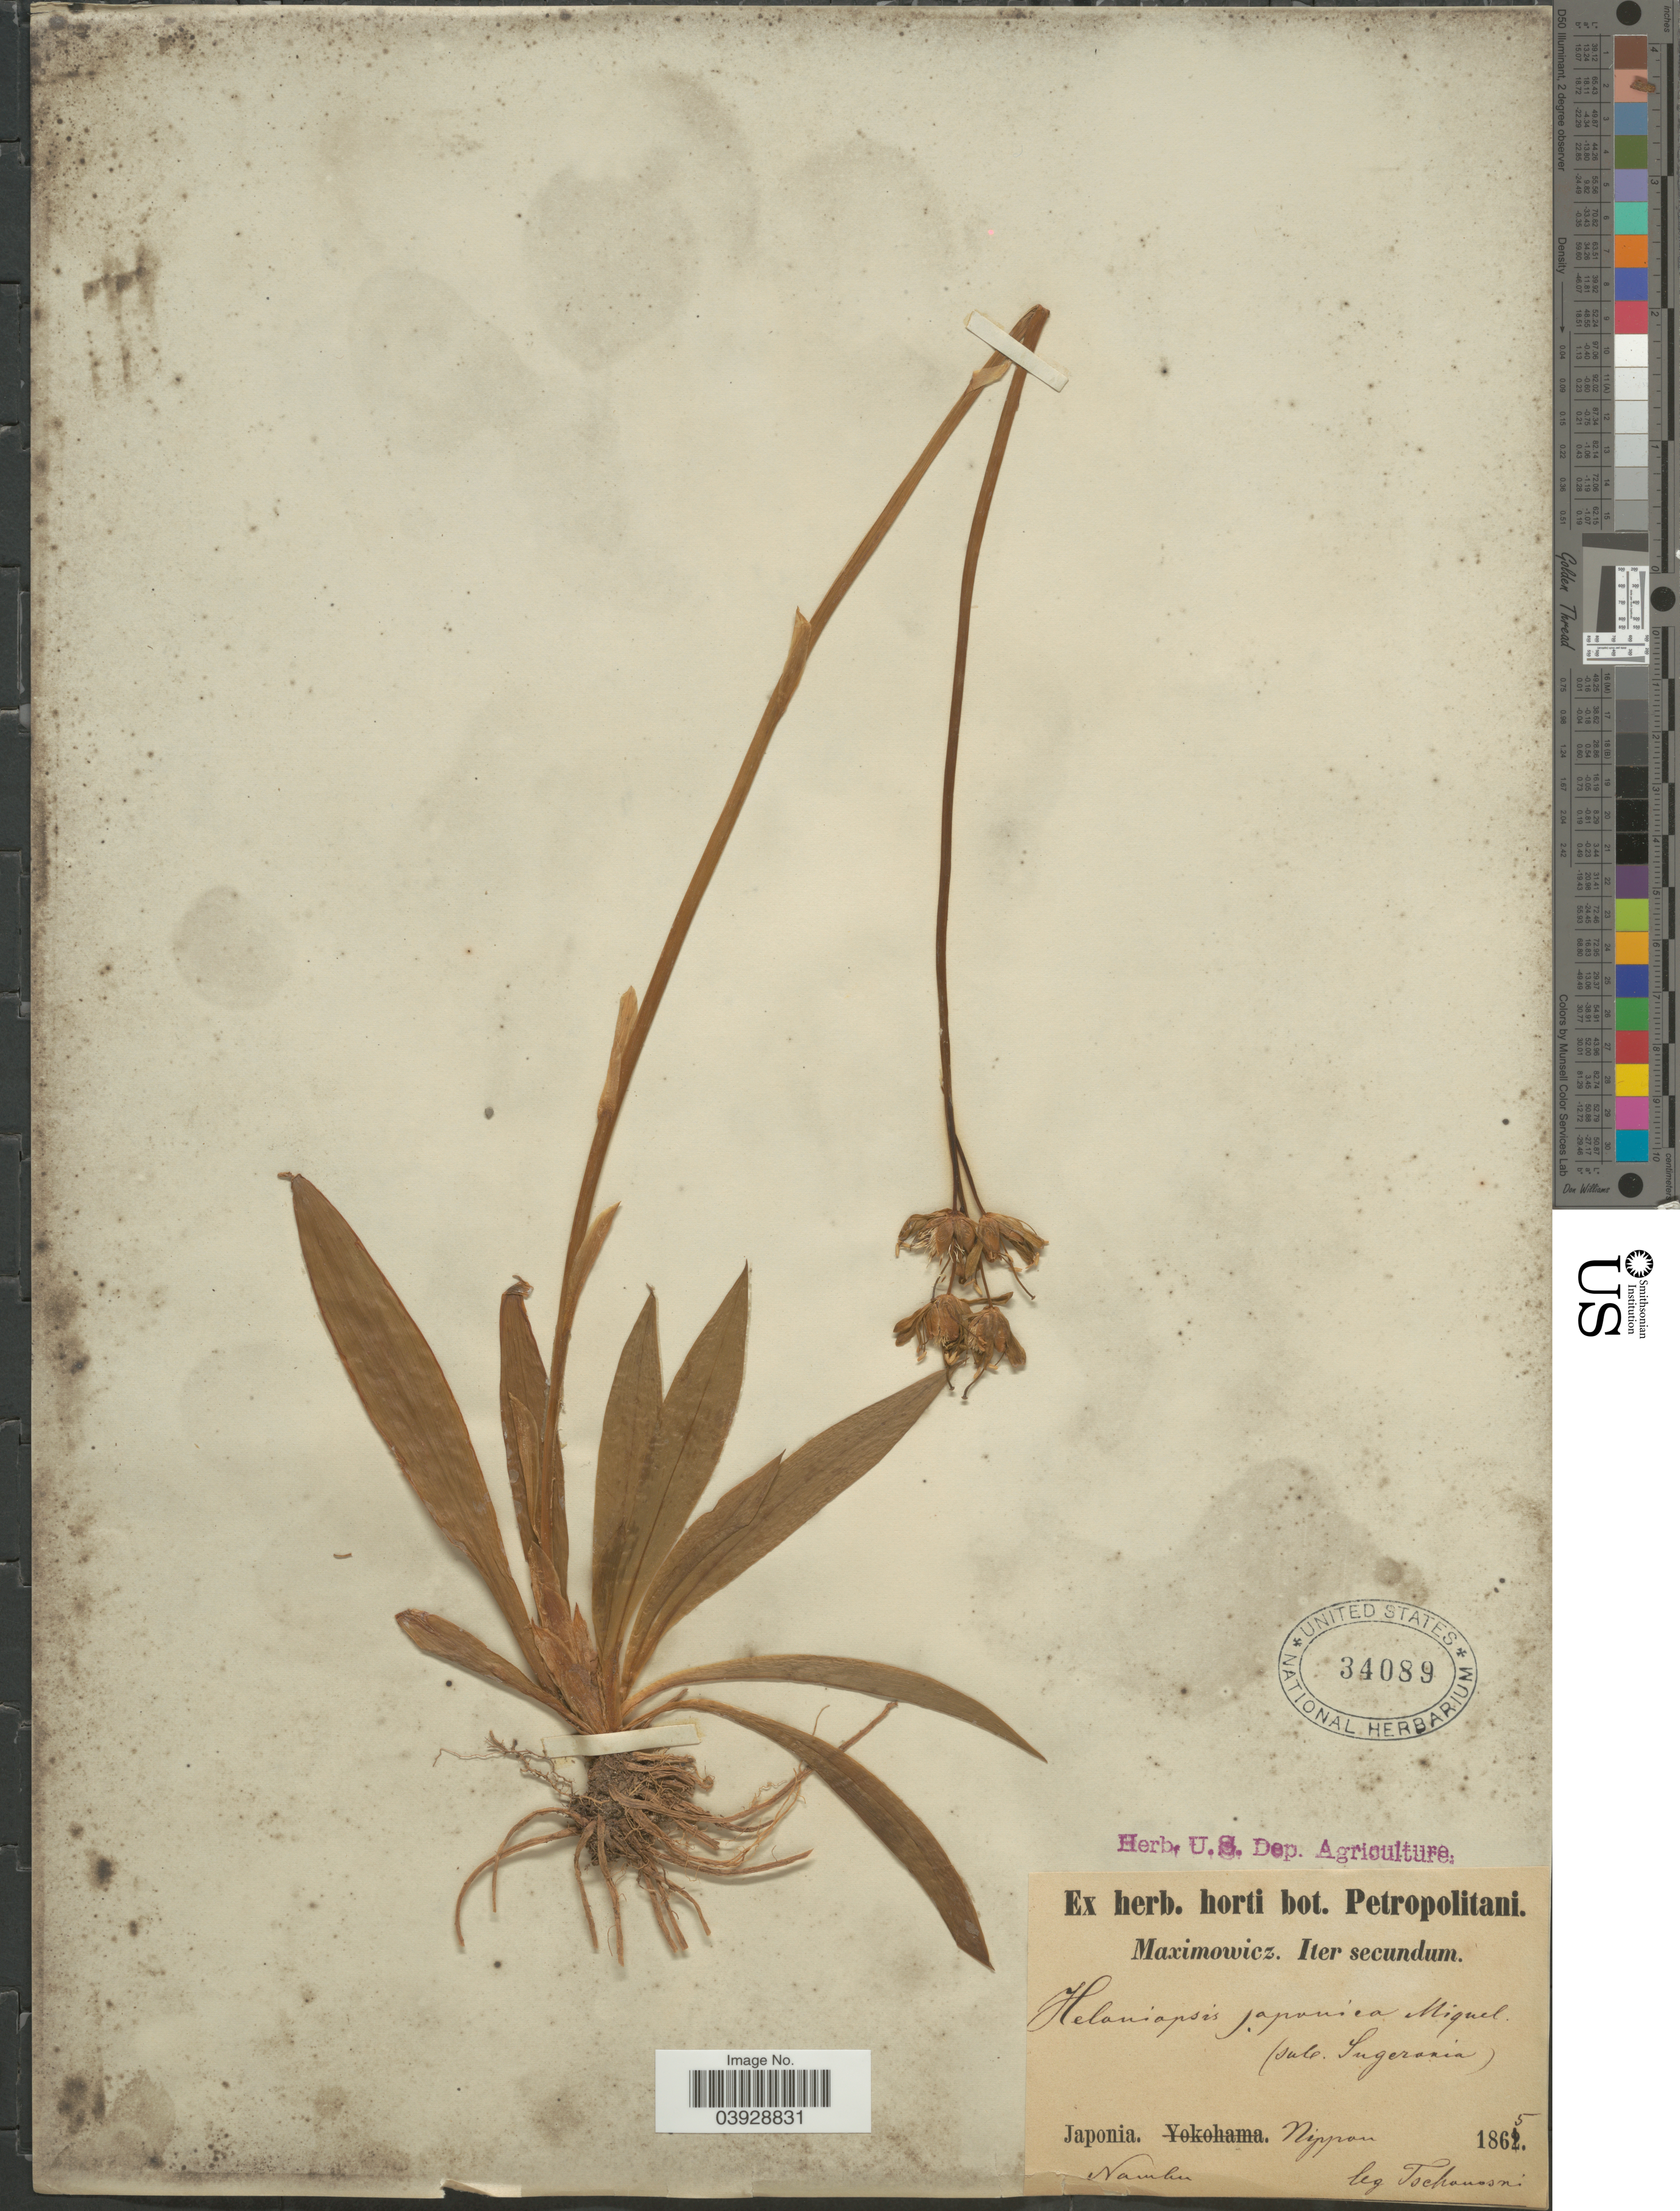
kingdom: Plantae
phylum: Tracheophyta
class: Liliopsida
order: Liliales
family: Melanthiaceae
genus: Heloniopsis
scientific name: Heloniopsis orientalis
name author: (Thunb.) C. Tanaka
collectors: -. Tschonoski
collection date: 1865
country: Japan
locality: Nippon. Nambu.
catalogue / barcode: US 34089